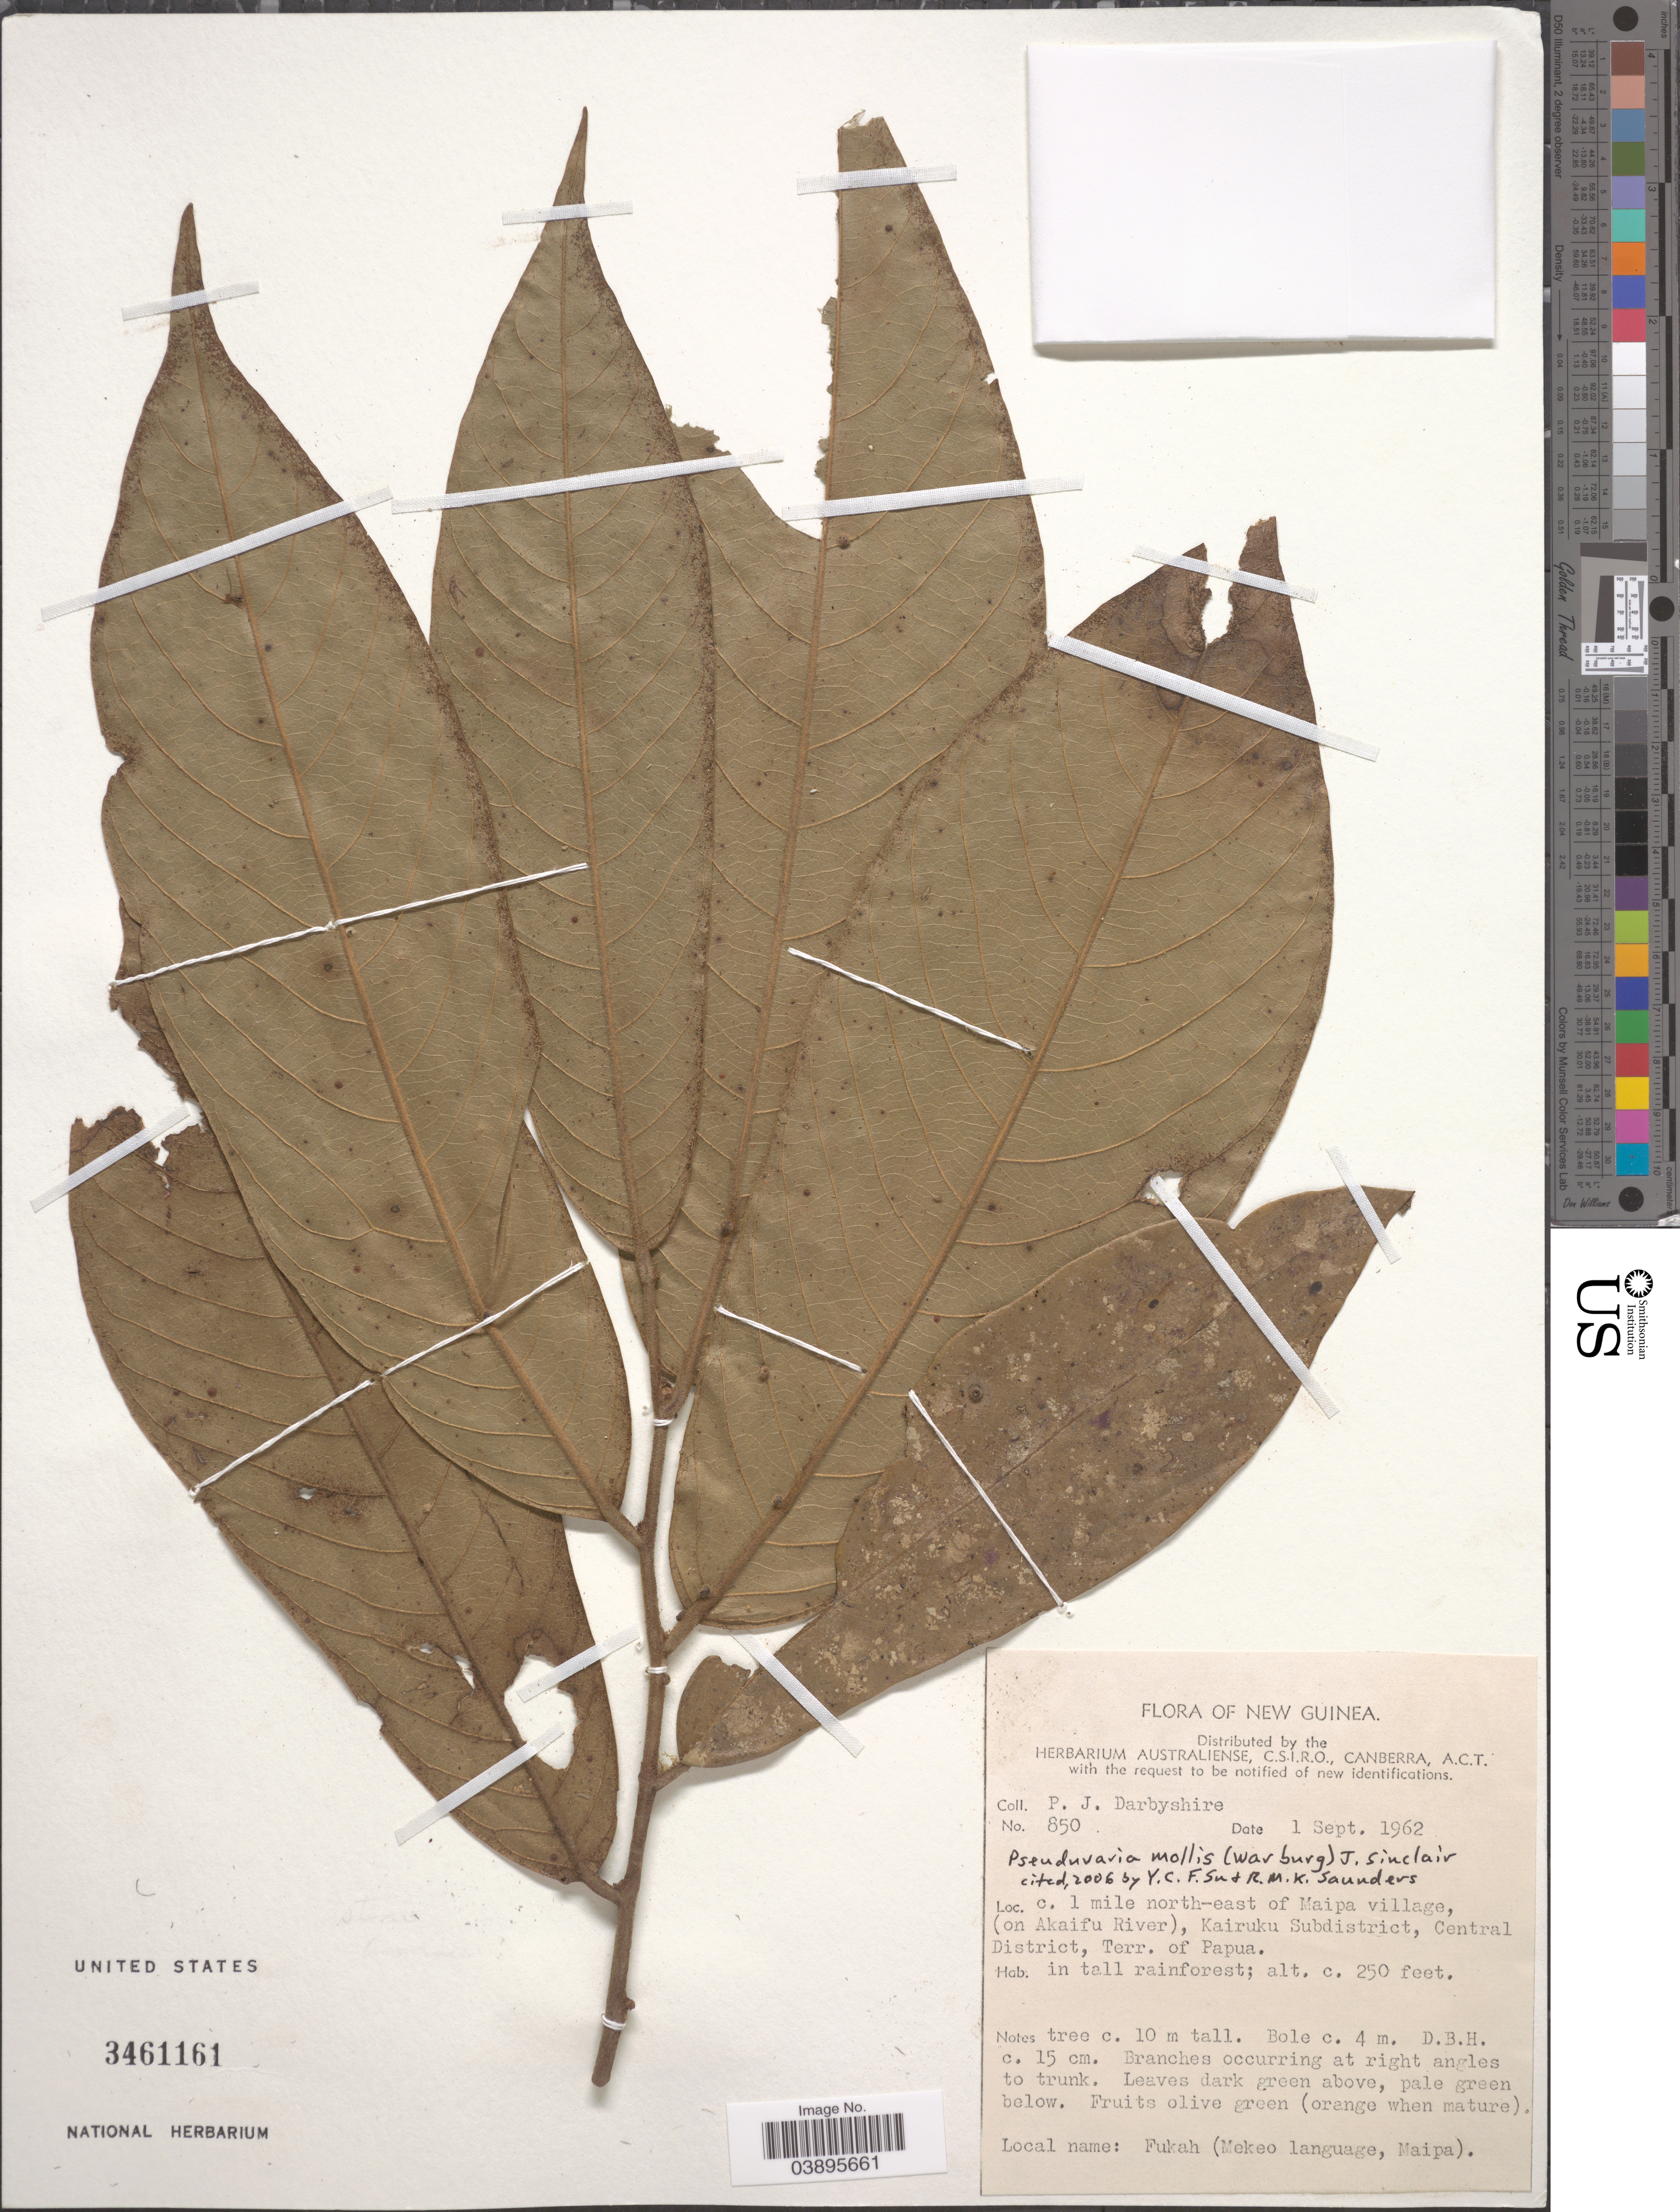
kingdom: Plantae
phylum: Tracheophyta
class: Magnoliopsida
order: Magnoliales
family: Annonaceae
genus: Pseuduvaria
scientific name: Pseuduvaria mollis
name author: (Warb.) J. Sinclair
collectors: P. Darbyshire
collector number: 850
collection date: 1962-09-01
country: Papua New Guinea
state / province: Central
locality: New Guinea. C. 1 mile north-east of Maipa village, (on Akaifu River), Kairuku Subdistrict, Central District, Terr. of Papua.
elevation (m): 76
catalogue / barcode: US 3461161